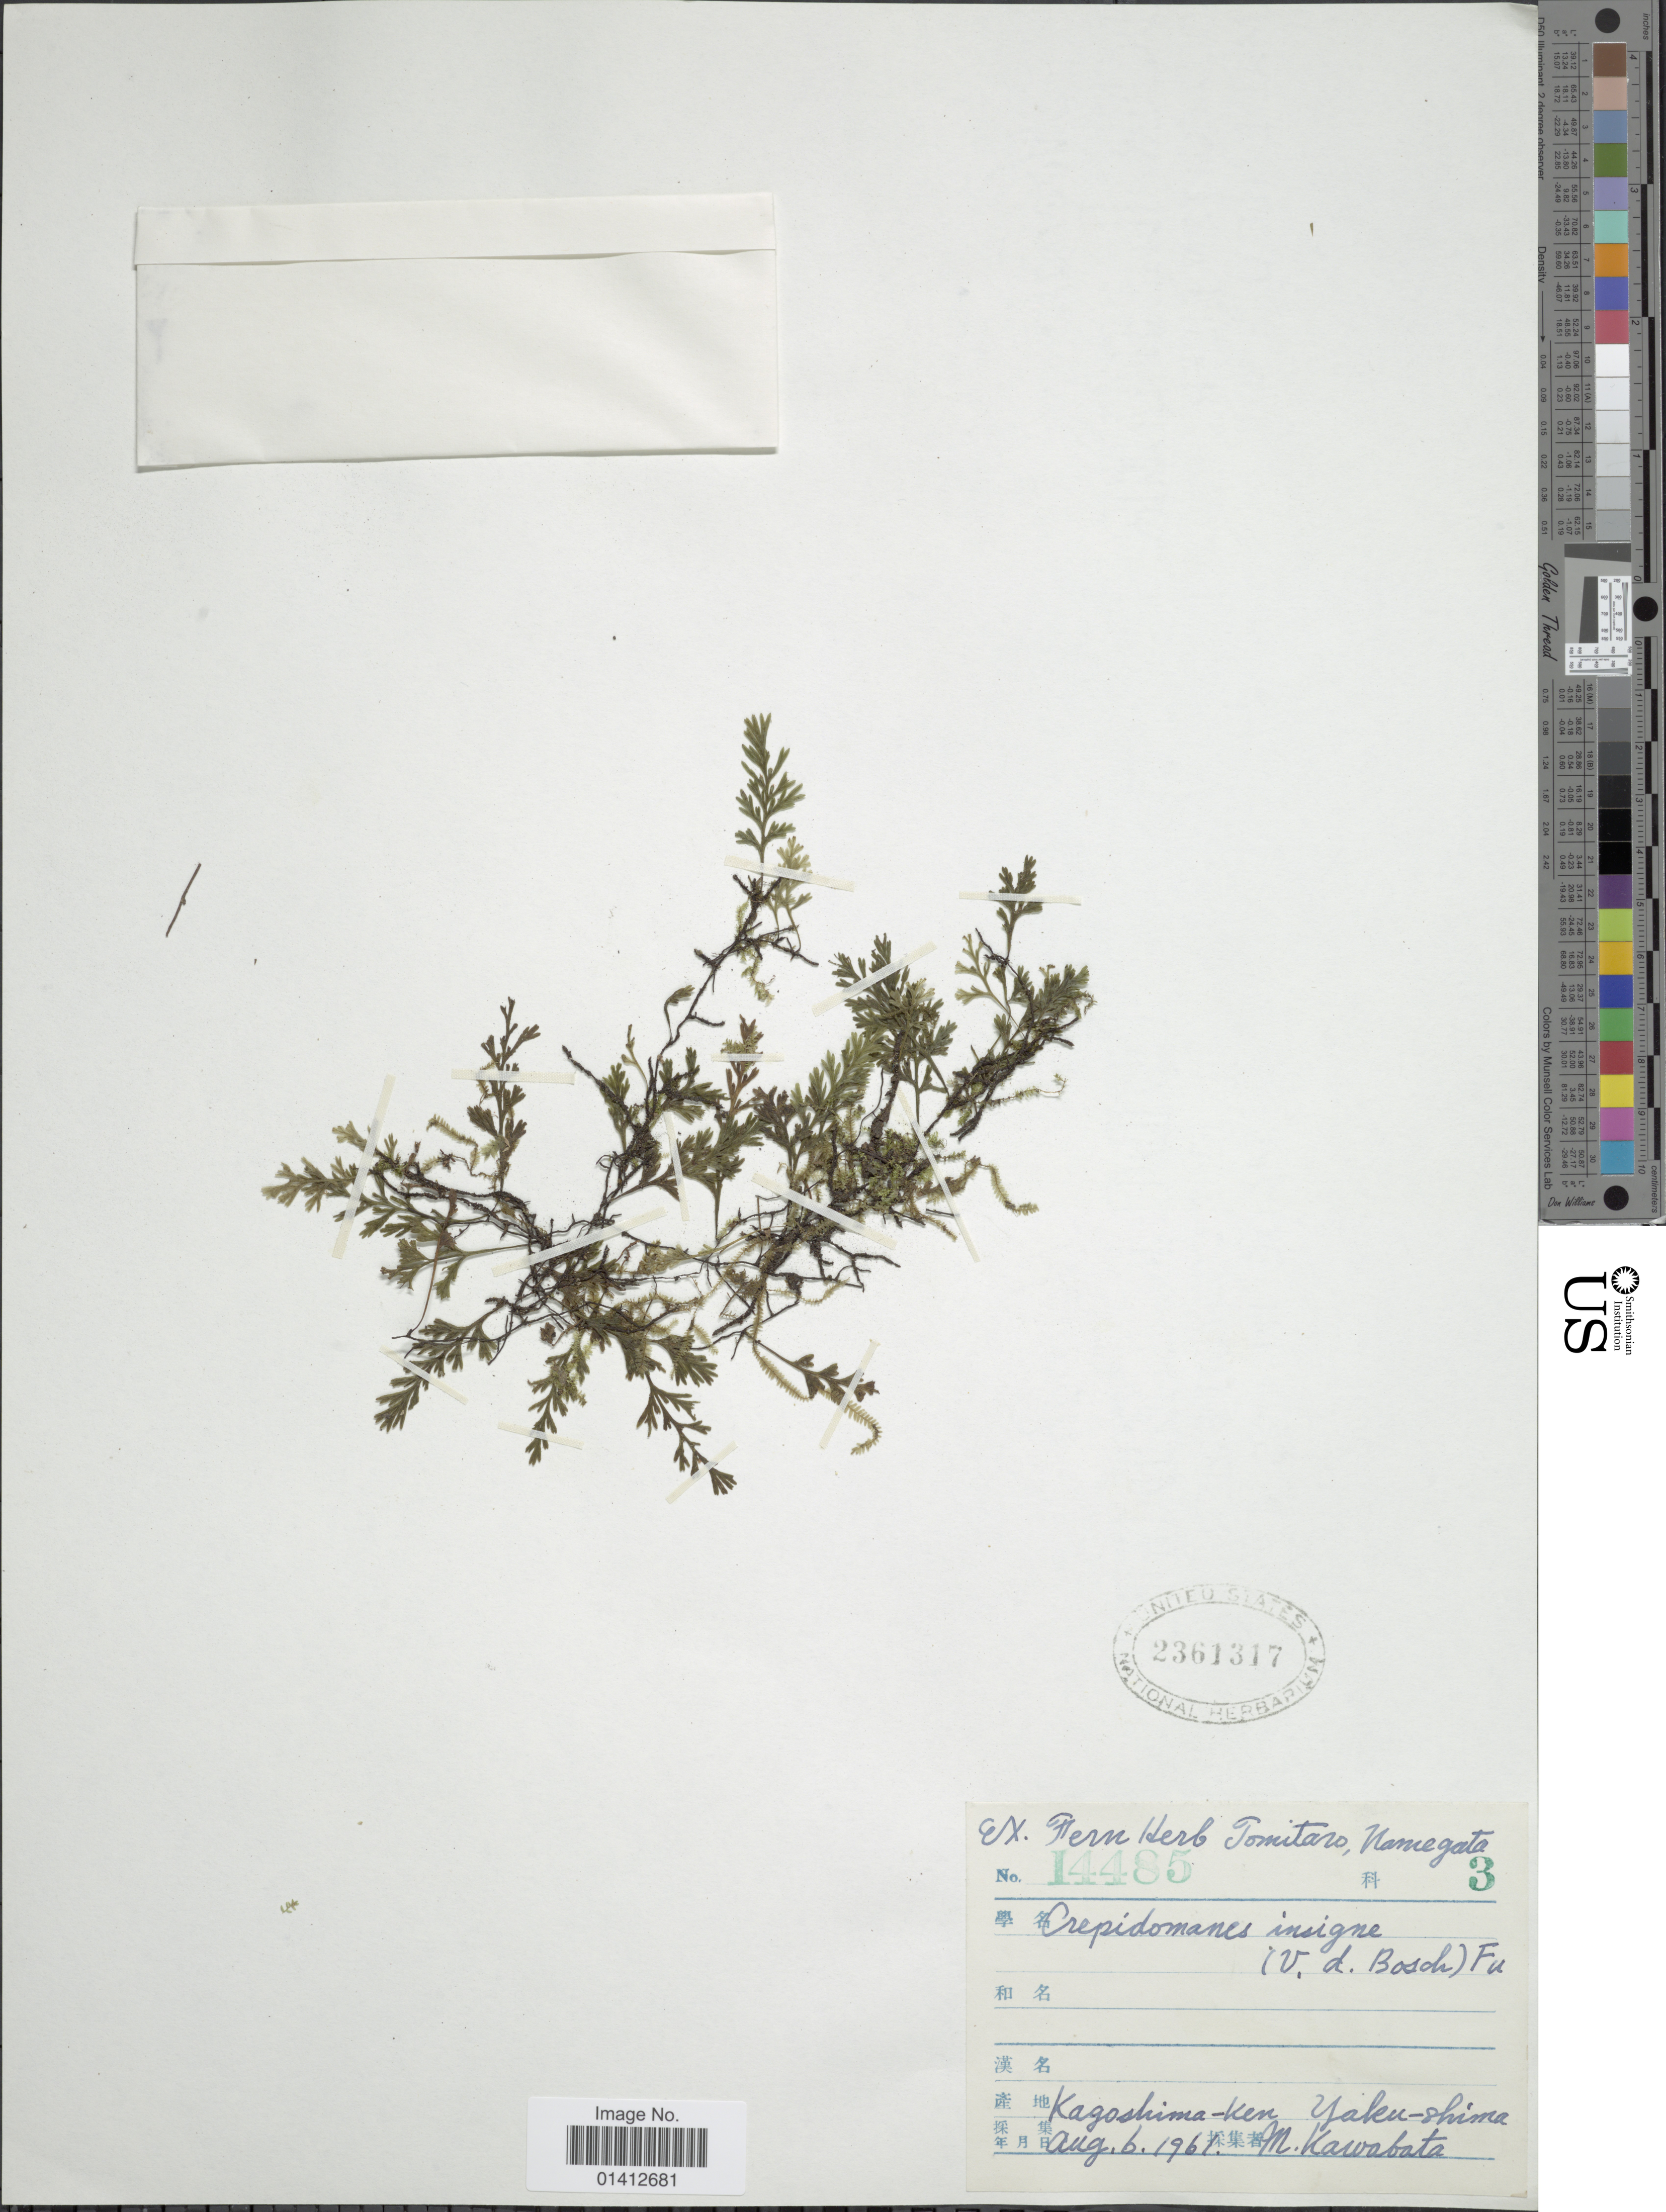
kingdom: Plantae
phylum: Tracheophyta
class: Polypodiopsida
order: Hymenophyllales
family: Hymenophyllaceae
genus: Crepidomanes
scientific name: Crepidomanes insigne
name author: (Bosch) C.X. Fu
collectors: ex herb. Tomitaro Namegata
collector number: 14485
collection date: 1961-08-06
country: Japan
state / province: Kagosima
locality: Kagoshima-ken Yaku-shima M. Kawabata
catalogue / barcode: US 2361317